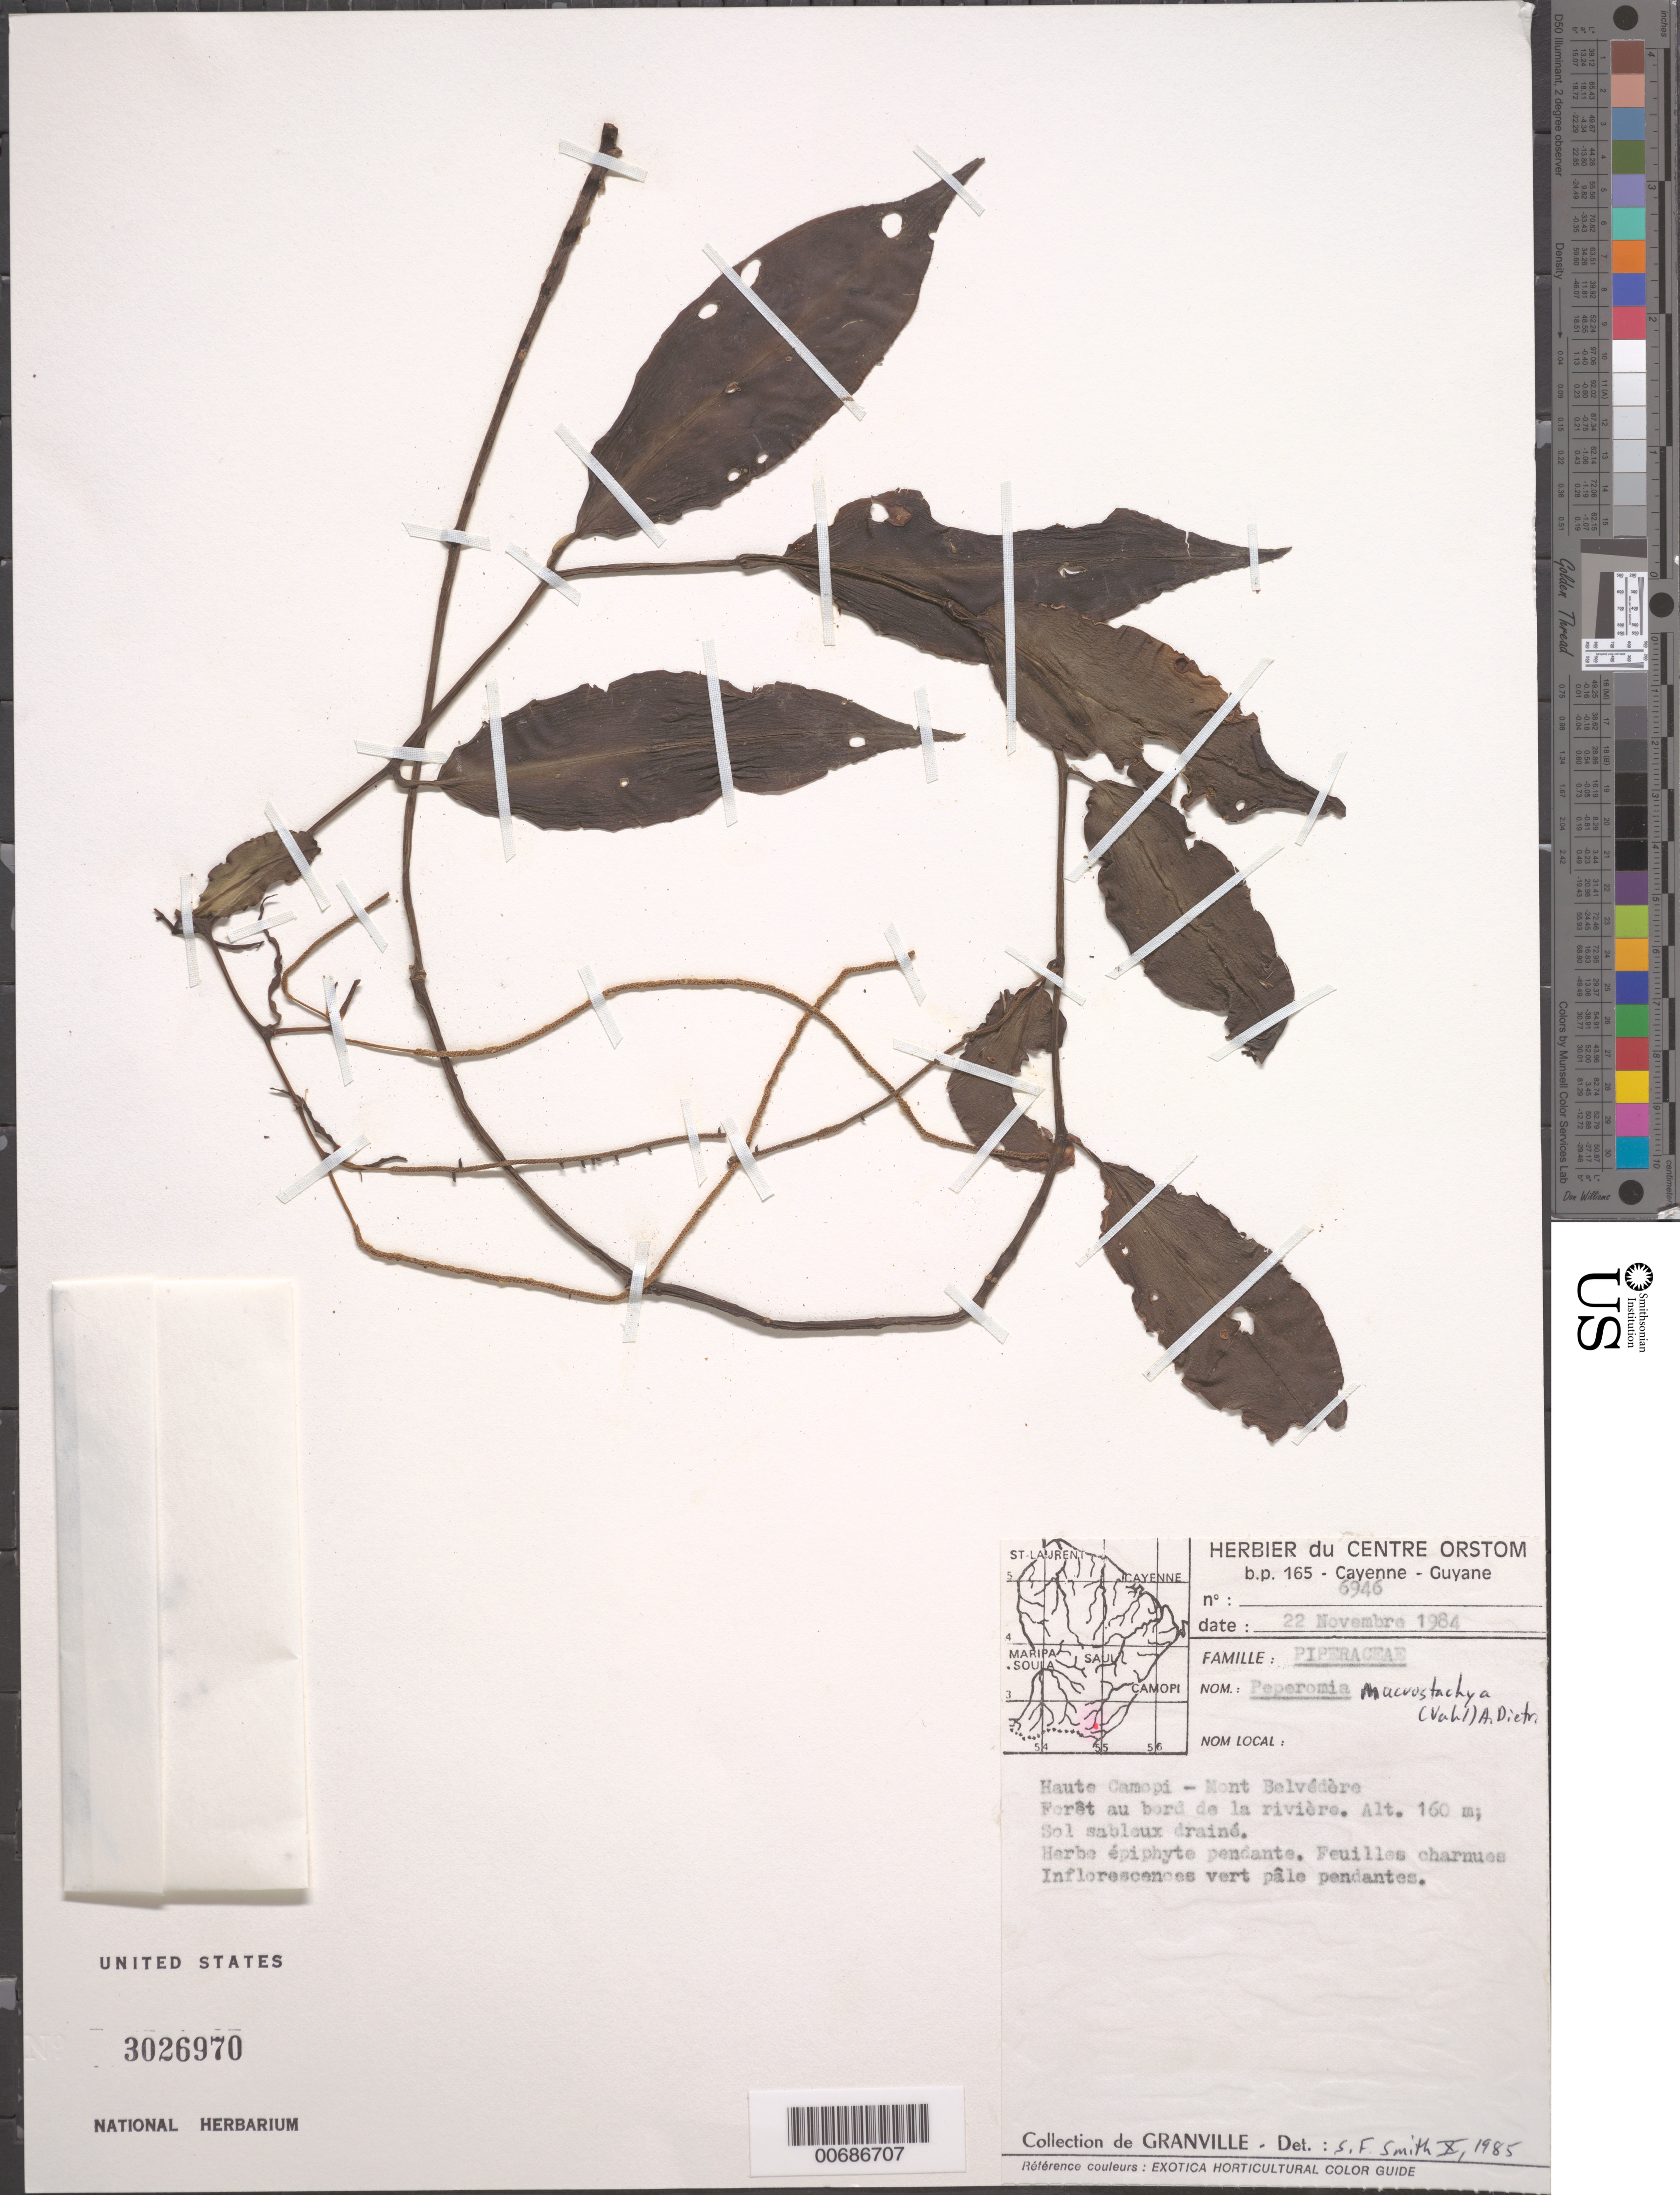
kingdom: Plantae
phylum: Tracheophyta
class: Magnoliopsida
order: Piperales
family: Piperaceae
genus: Peperomia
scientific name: Peperomia macrostachya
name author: (Vahl) A. Dietr.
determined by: Smith, Stephen F., (US), NMNH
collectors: J.-J. de Granville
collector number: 6946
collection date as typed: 22-Nov-84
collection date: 1984-11-22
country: French Guiana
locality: Mont Belvédère, haute Camopi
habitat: Forêt au bord du riviere. Sol sableux drainé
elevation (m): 160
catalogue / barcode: US 3026970